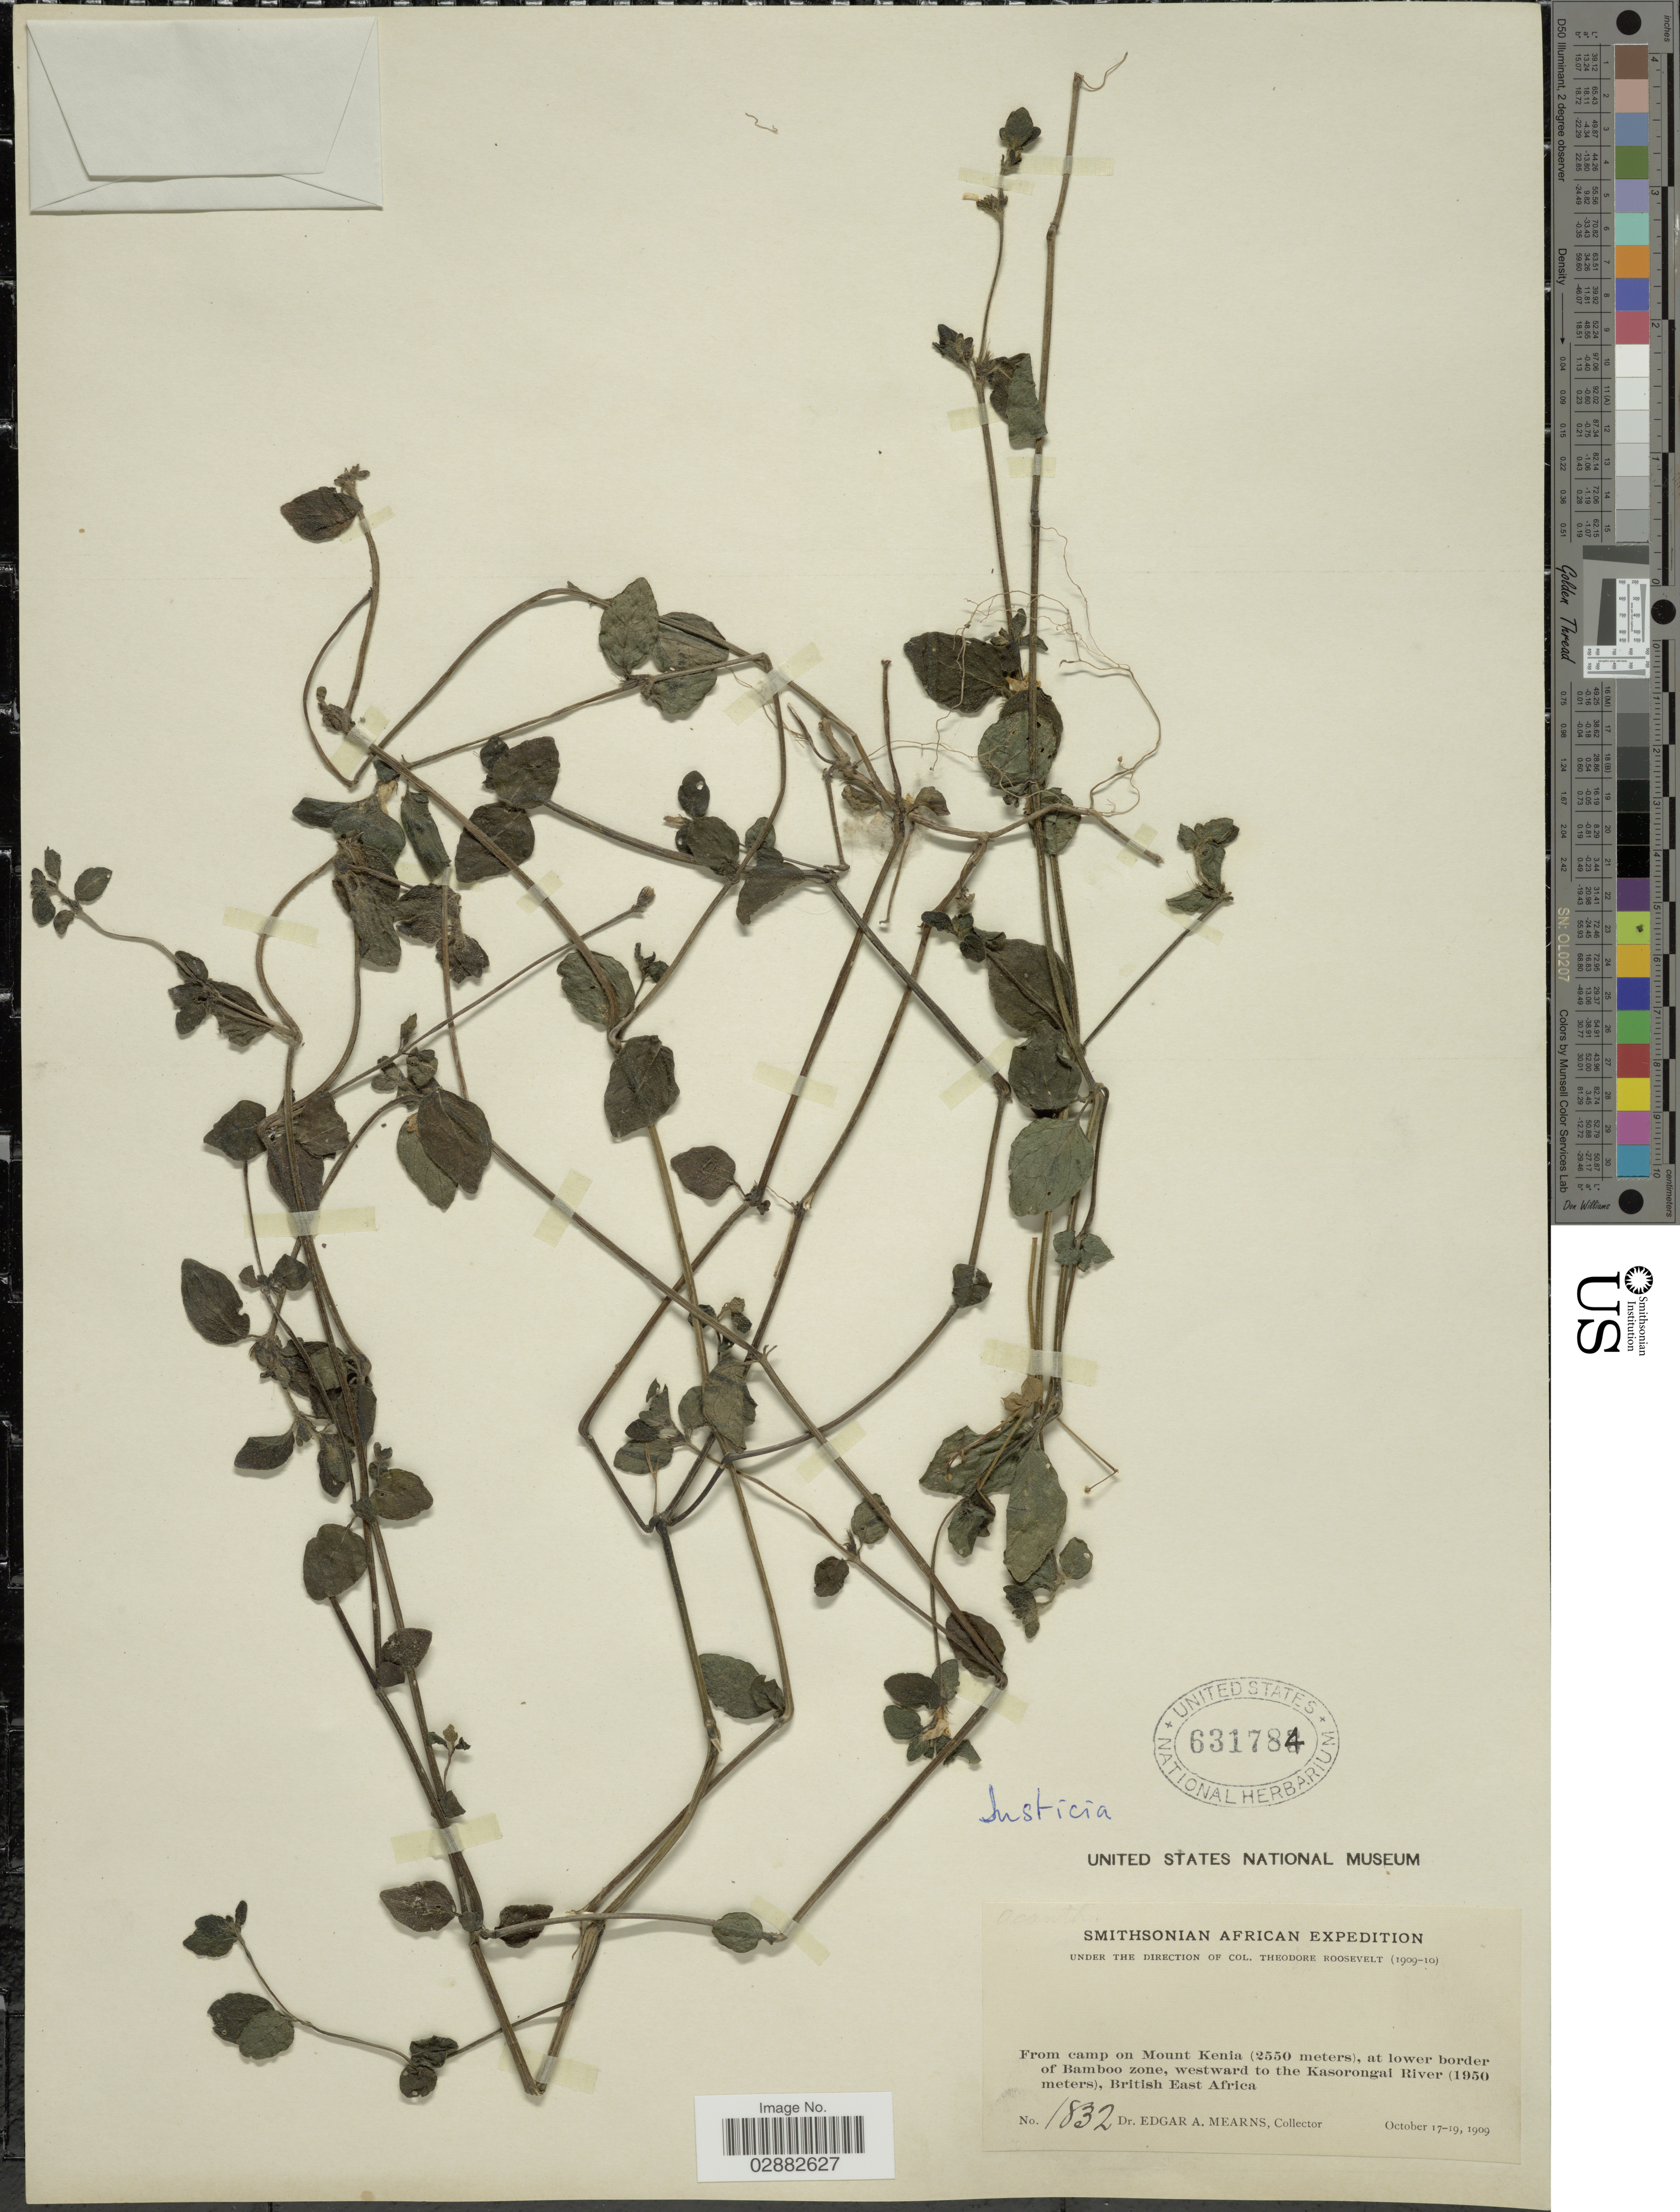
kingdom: Plantae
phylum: Tracheophyta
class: Magnoliopsida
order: Lamiales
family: Acanthaceae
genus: Justicia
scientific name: Justicia sp.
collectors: E. A. Mearns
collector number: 1832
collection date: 1909-10-17/1909-10-19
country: Kenya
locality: From camp on Mount Kenia, at lower border of Bamboo zone, westward to the Kasorongai River, British East Africa.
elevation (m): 1950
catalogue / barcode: US 631784